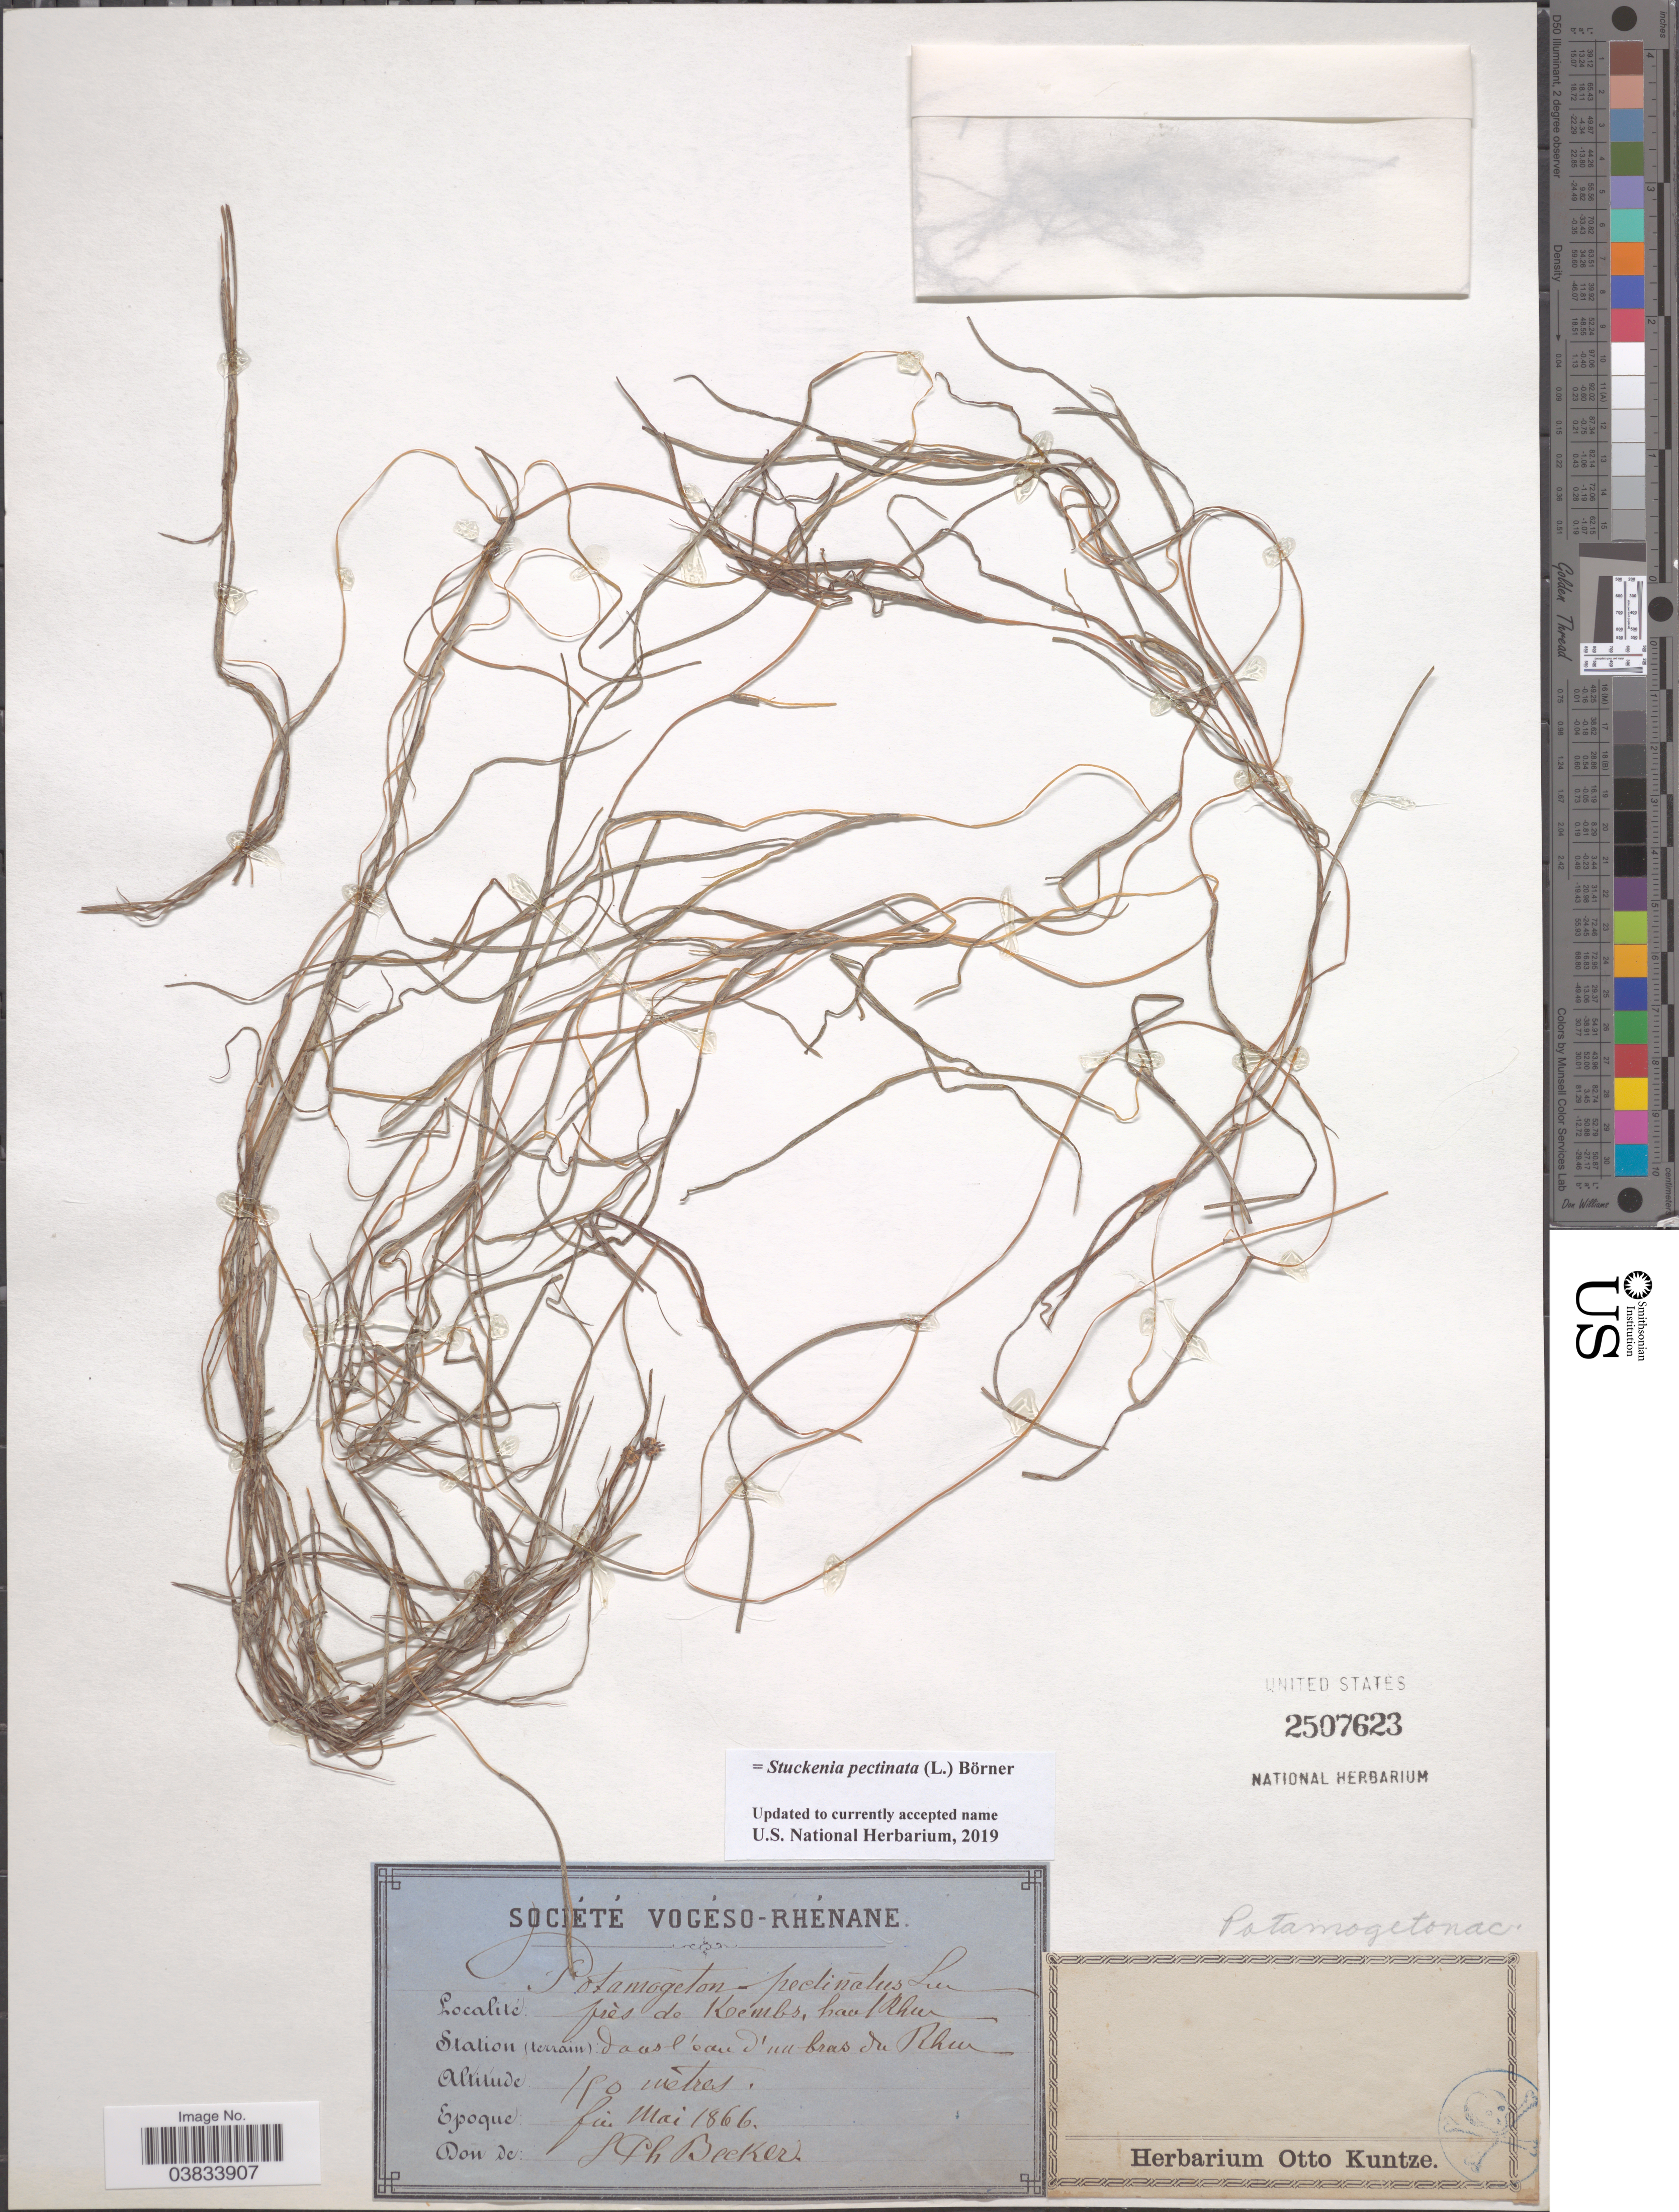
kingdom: Plantae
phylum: Tracheophyta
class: Liliopsida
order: Alismatales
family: Potamogetonaceae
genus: Stuckenia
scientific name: Stuckenia pectinata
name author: (L.) Börner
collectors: S. Becker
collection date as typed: fin Mai 1866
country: Germany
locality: Près de Kembs, haut Rhene. Station (terrain): dans l'eau d'un bras du Rhene.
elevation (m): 150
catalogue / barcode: US 2507623